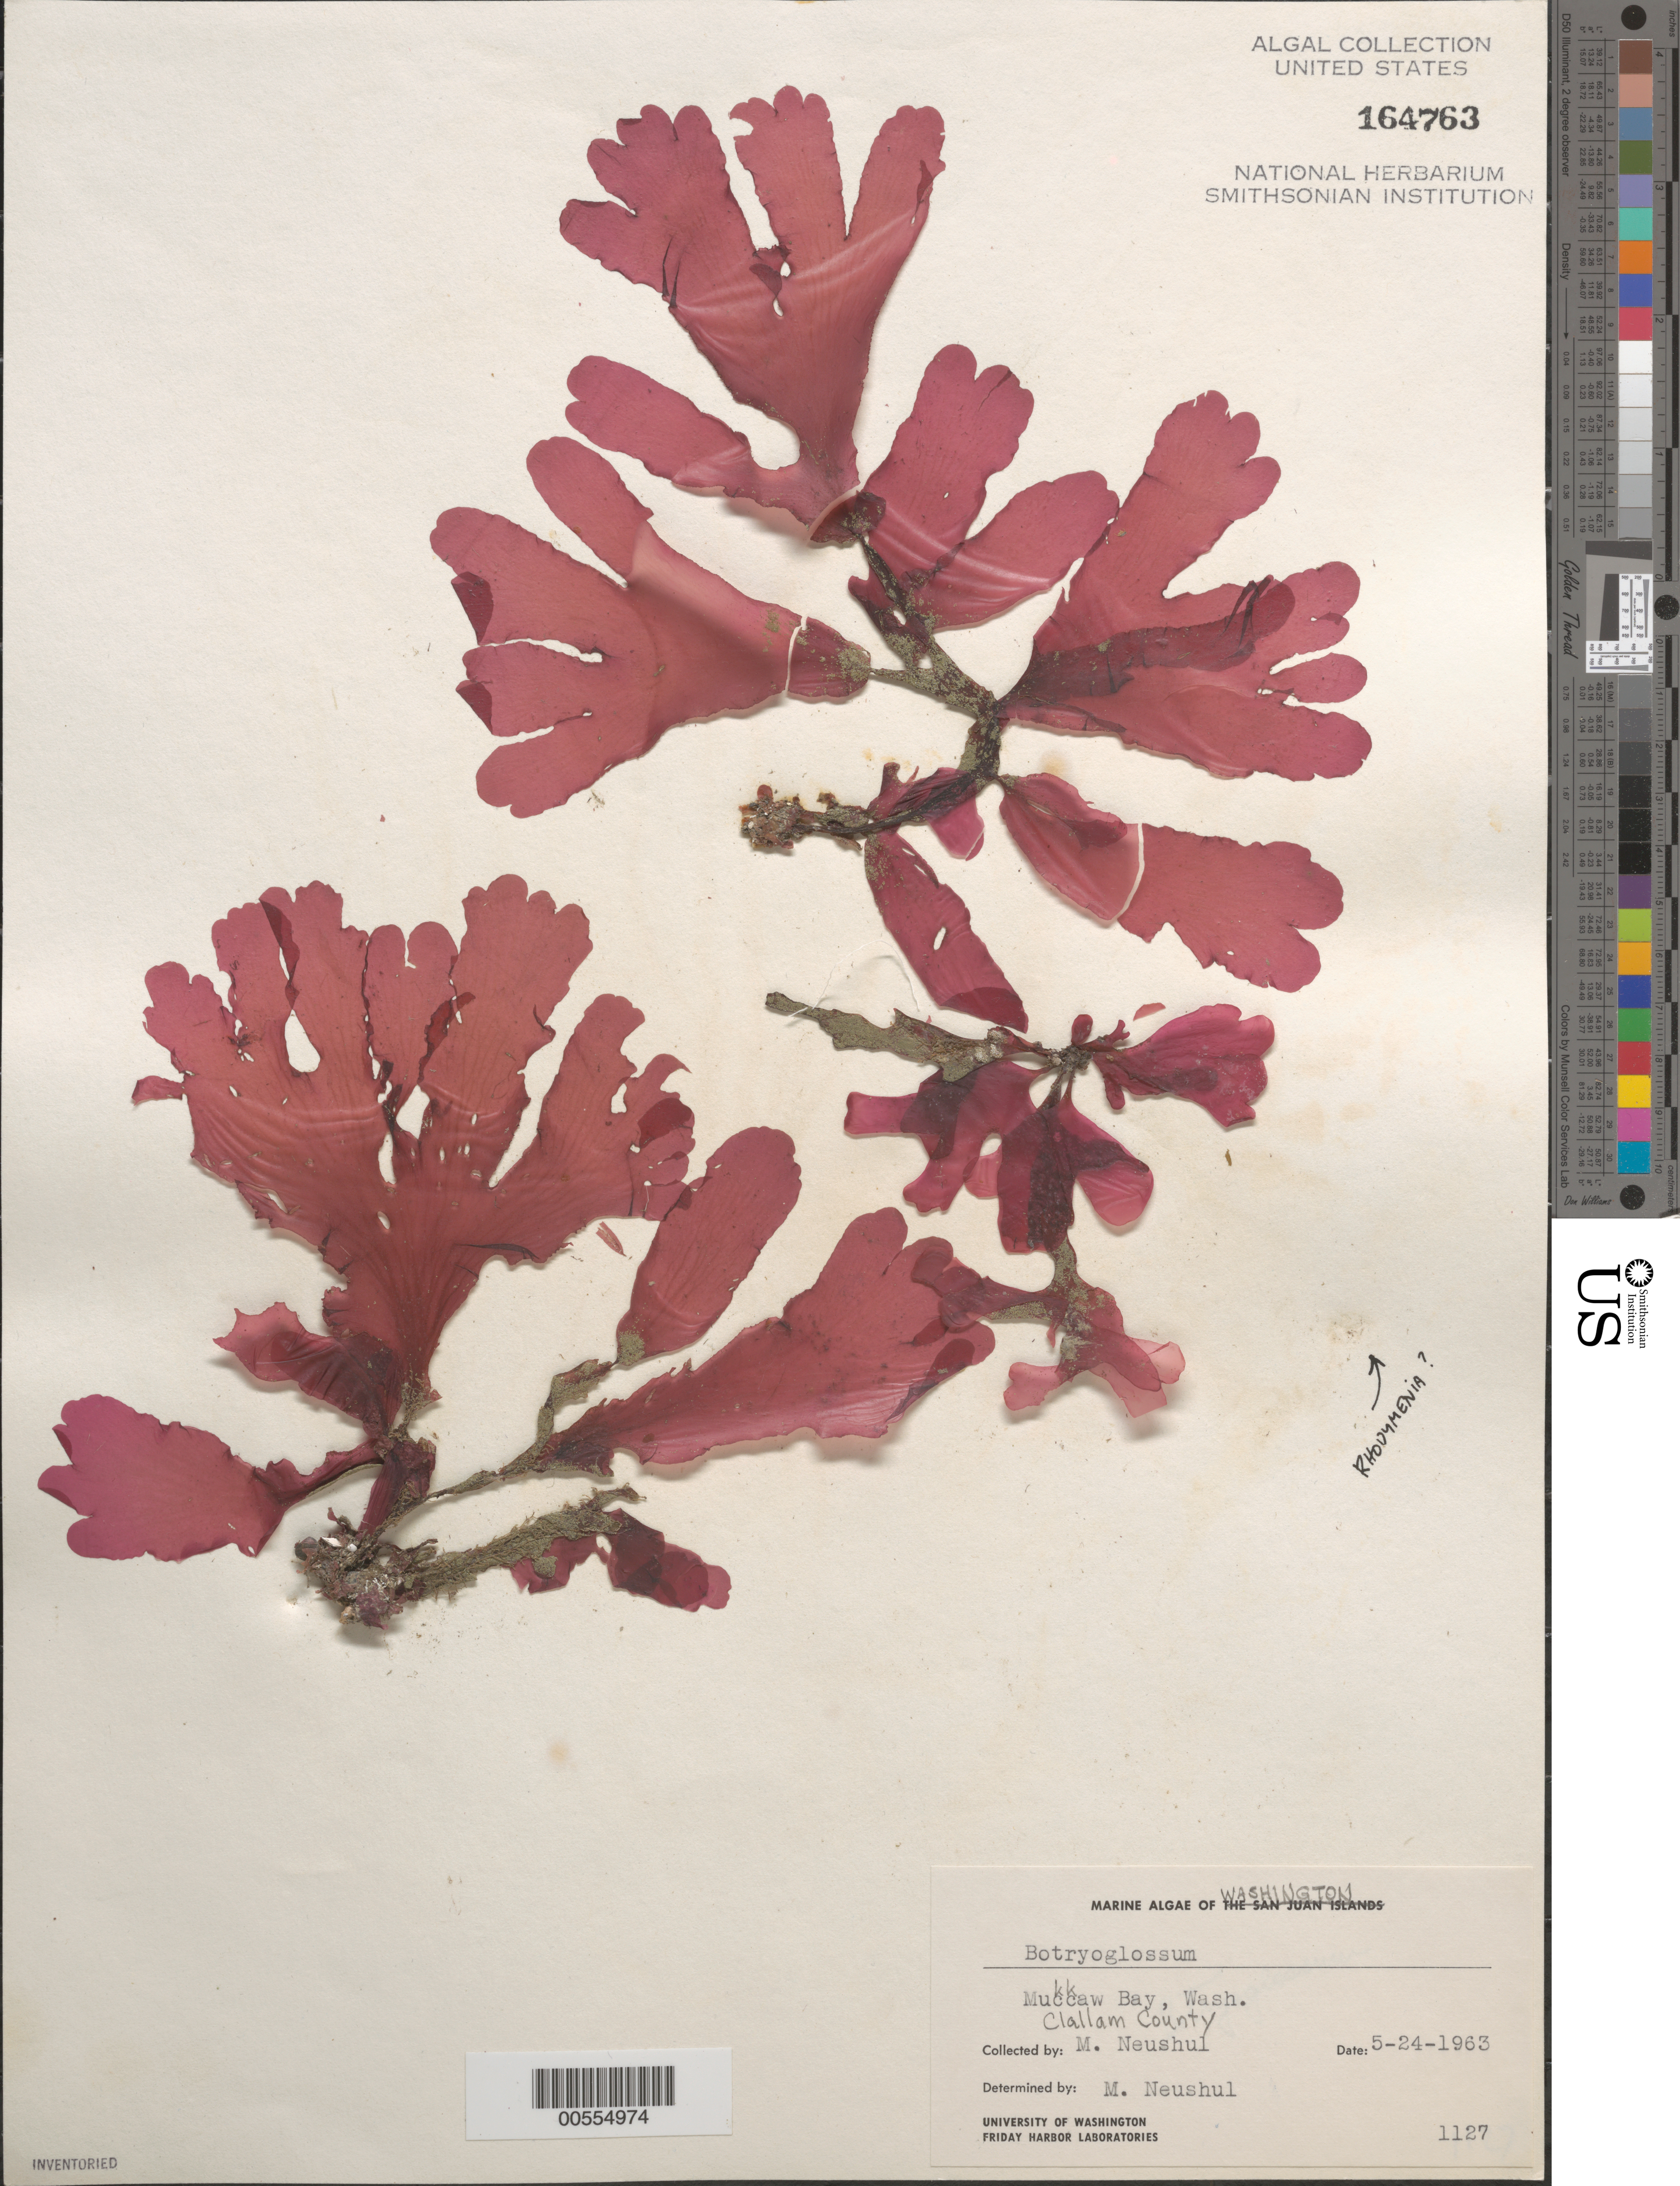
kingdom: Plantae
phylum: Rhodophyta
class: Florideophyceae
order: Ceramiales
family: Delesseriaceae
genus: Botryoglossum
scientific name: Botryoglossum sp.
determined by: Neushul, M.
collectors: M. Neushul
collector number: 1127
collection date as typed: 24 May 1963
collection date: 1963-05-24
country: United States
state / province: Washington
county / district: Clallam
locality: Mukkaw Bay (Muccaw Bay)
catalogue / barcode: US 164763